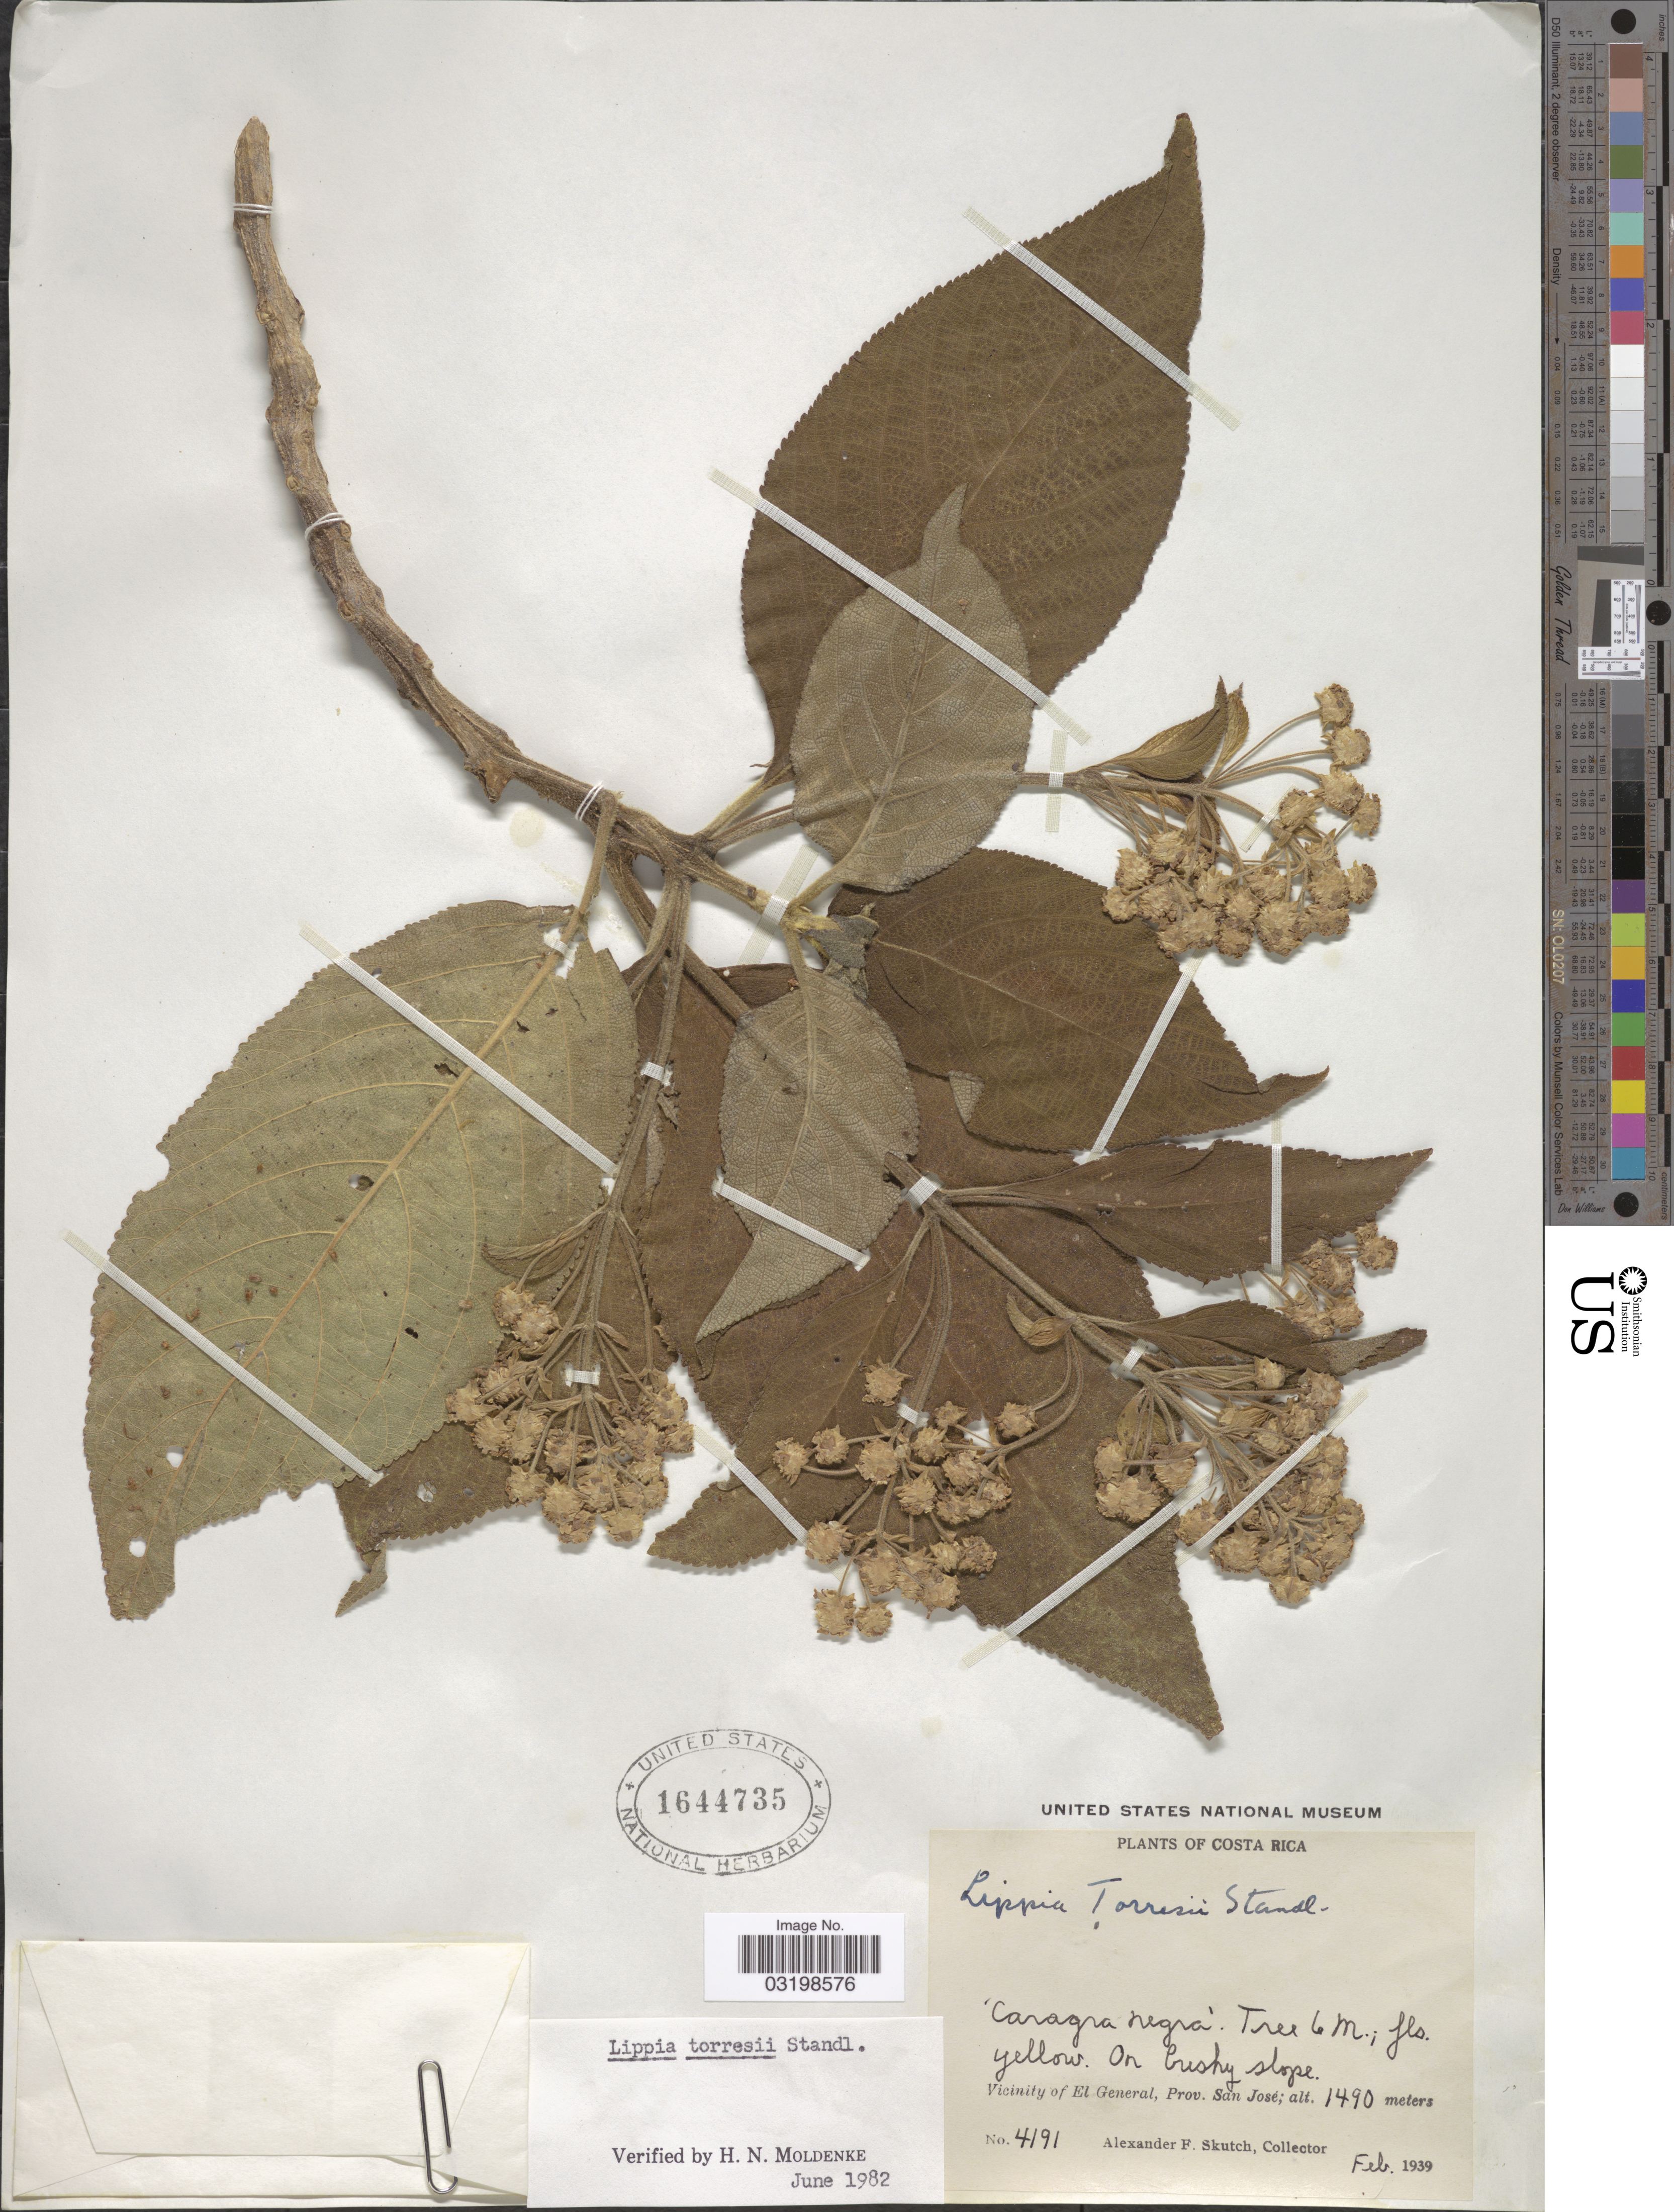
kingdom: Plantae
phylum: Tracheophyta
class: Magnoliopsida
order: Lamiales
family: Verbenaceae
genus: Lippia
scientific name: Lippia umbellata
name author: Cav.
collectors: A. F. Skutch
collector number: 4191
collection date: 1939-02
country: Costa Rica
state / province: San José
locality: Vicinity of El General, Prov. San José.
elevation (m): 1490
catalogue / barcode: US 1644735